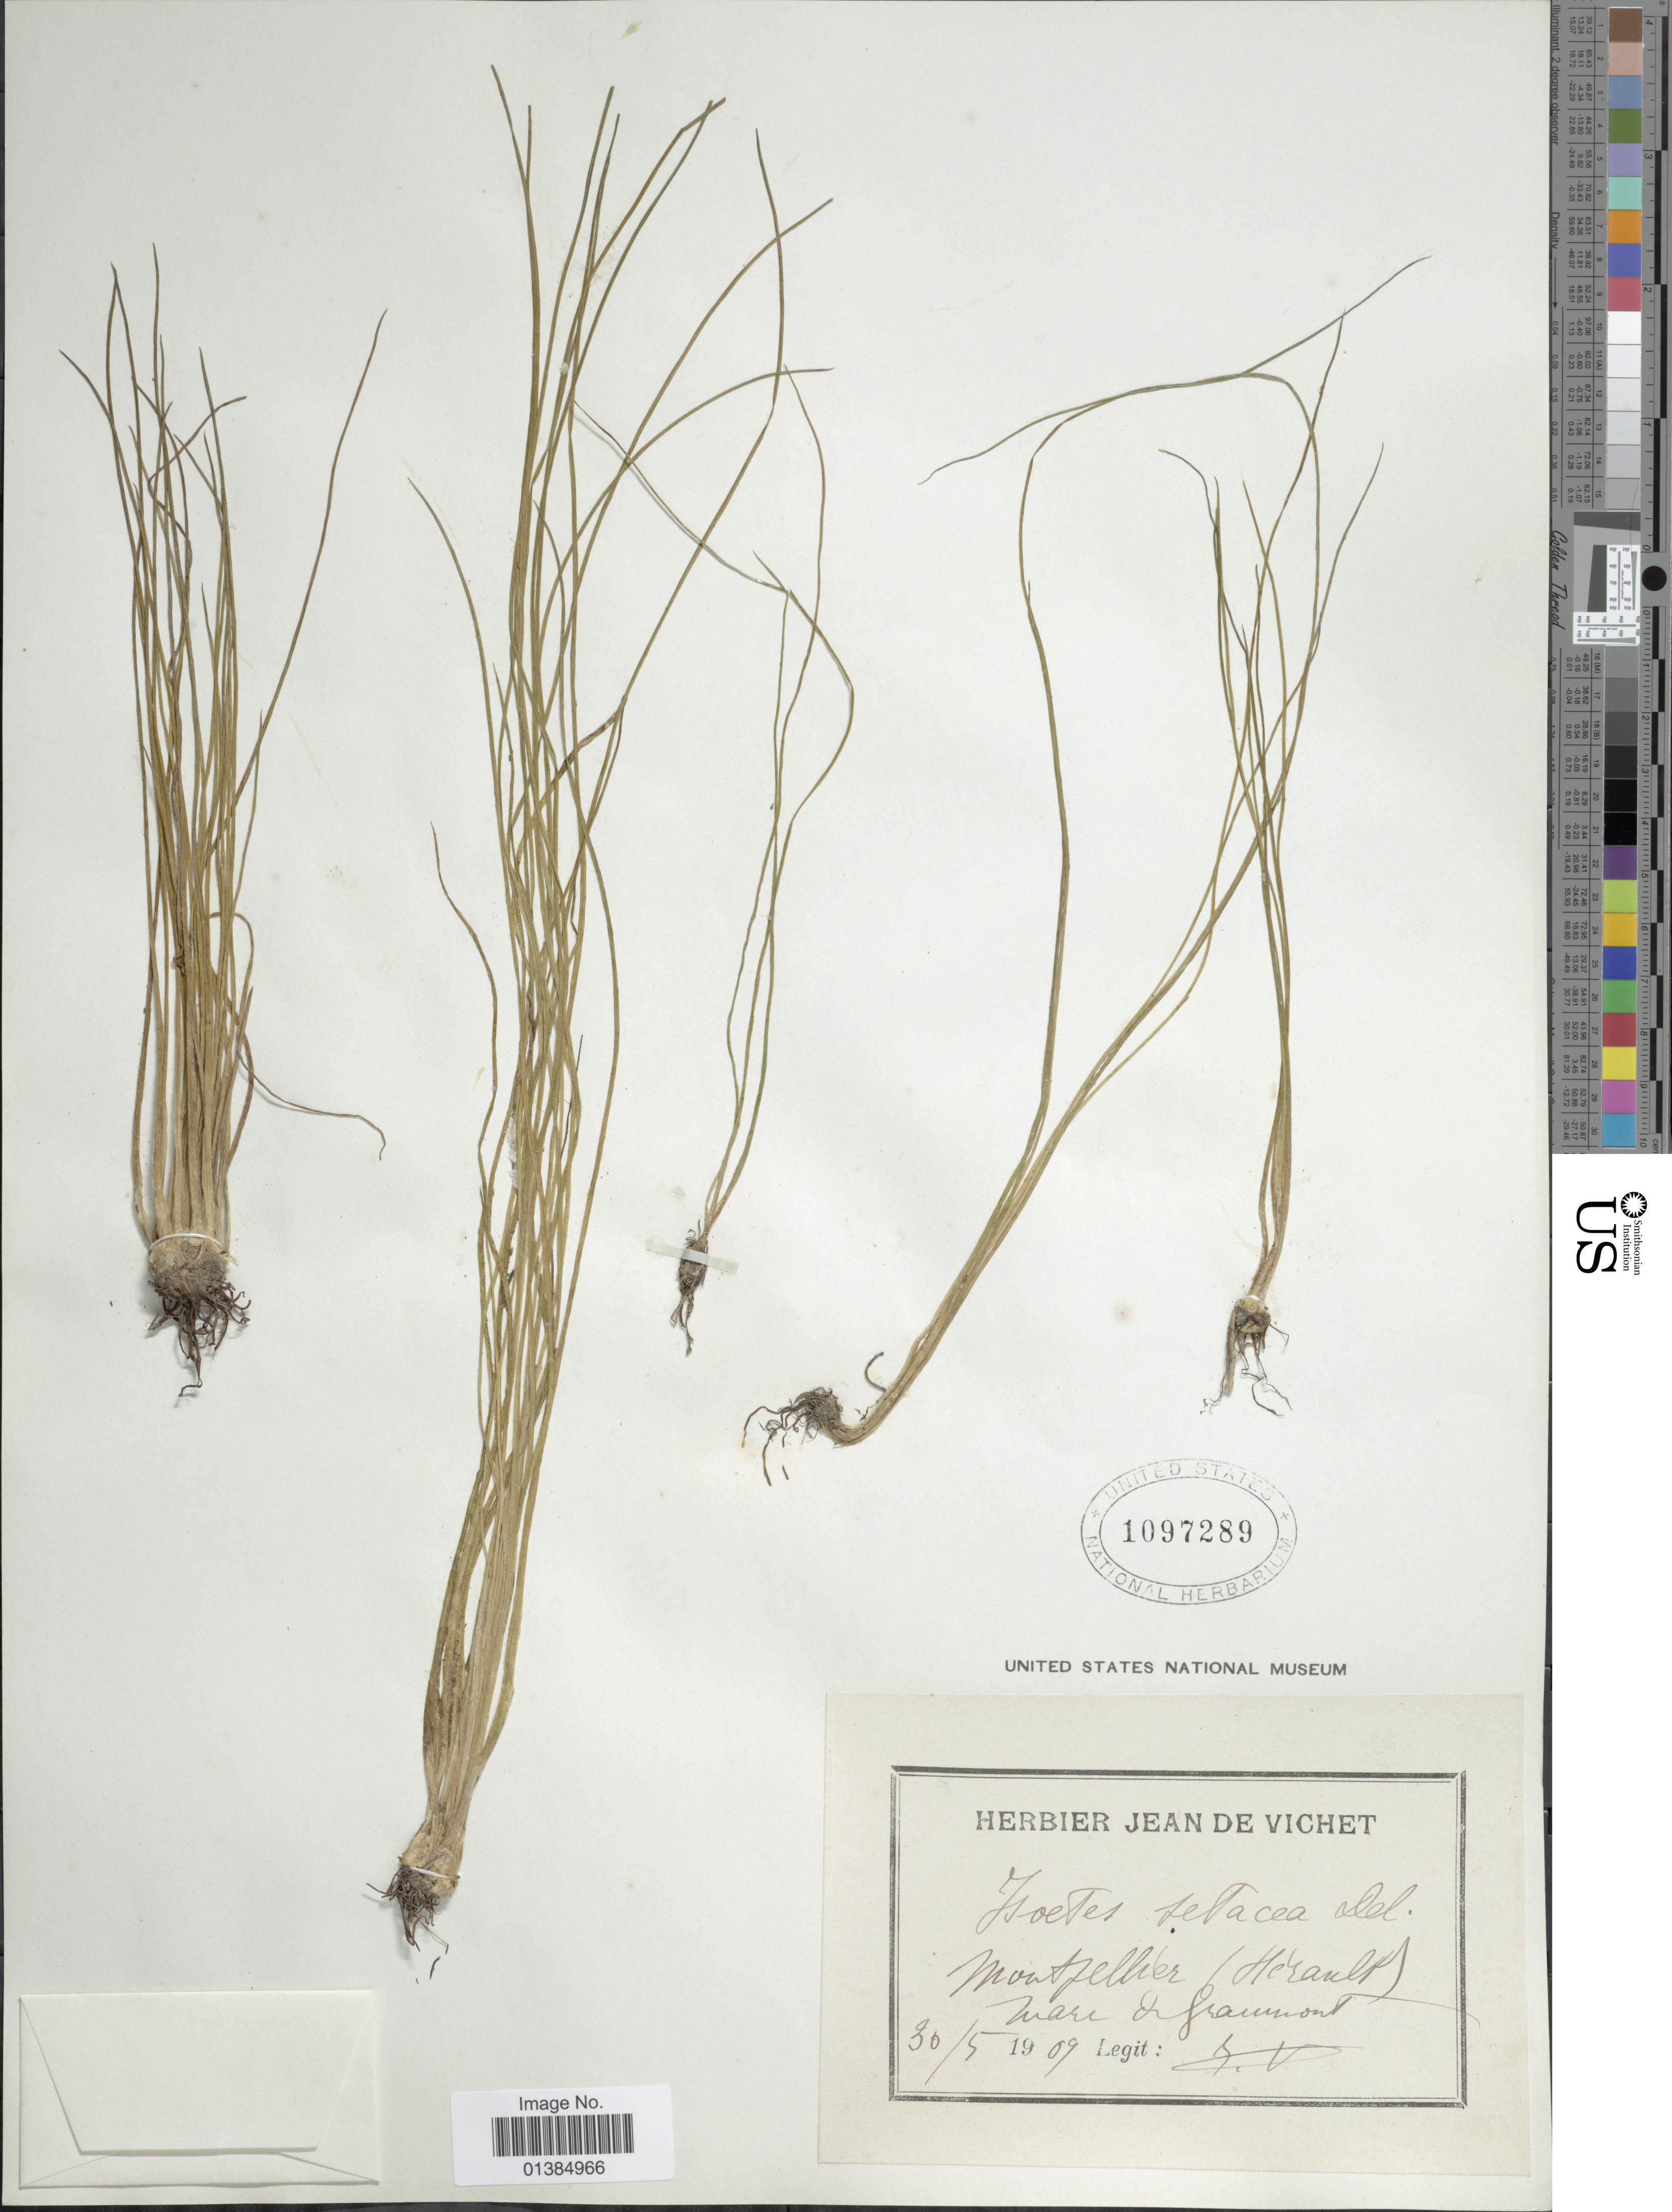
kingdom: Plantae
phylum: Tracheophyta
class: Lycopodiopsida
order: Isoetales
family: Isoetaceae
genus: Isoetes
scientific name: Isoetes delilei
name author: Rothm.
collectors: J. de Vichet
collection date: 1909-05-30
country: France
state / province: Occitanie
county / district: Hérault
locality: Montpellier (Herault) mare de Grammont. [interpreted]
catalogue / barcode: US 1097289